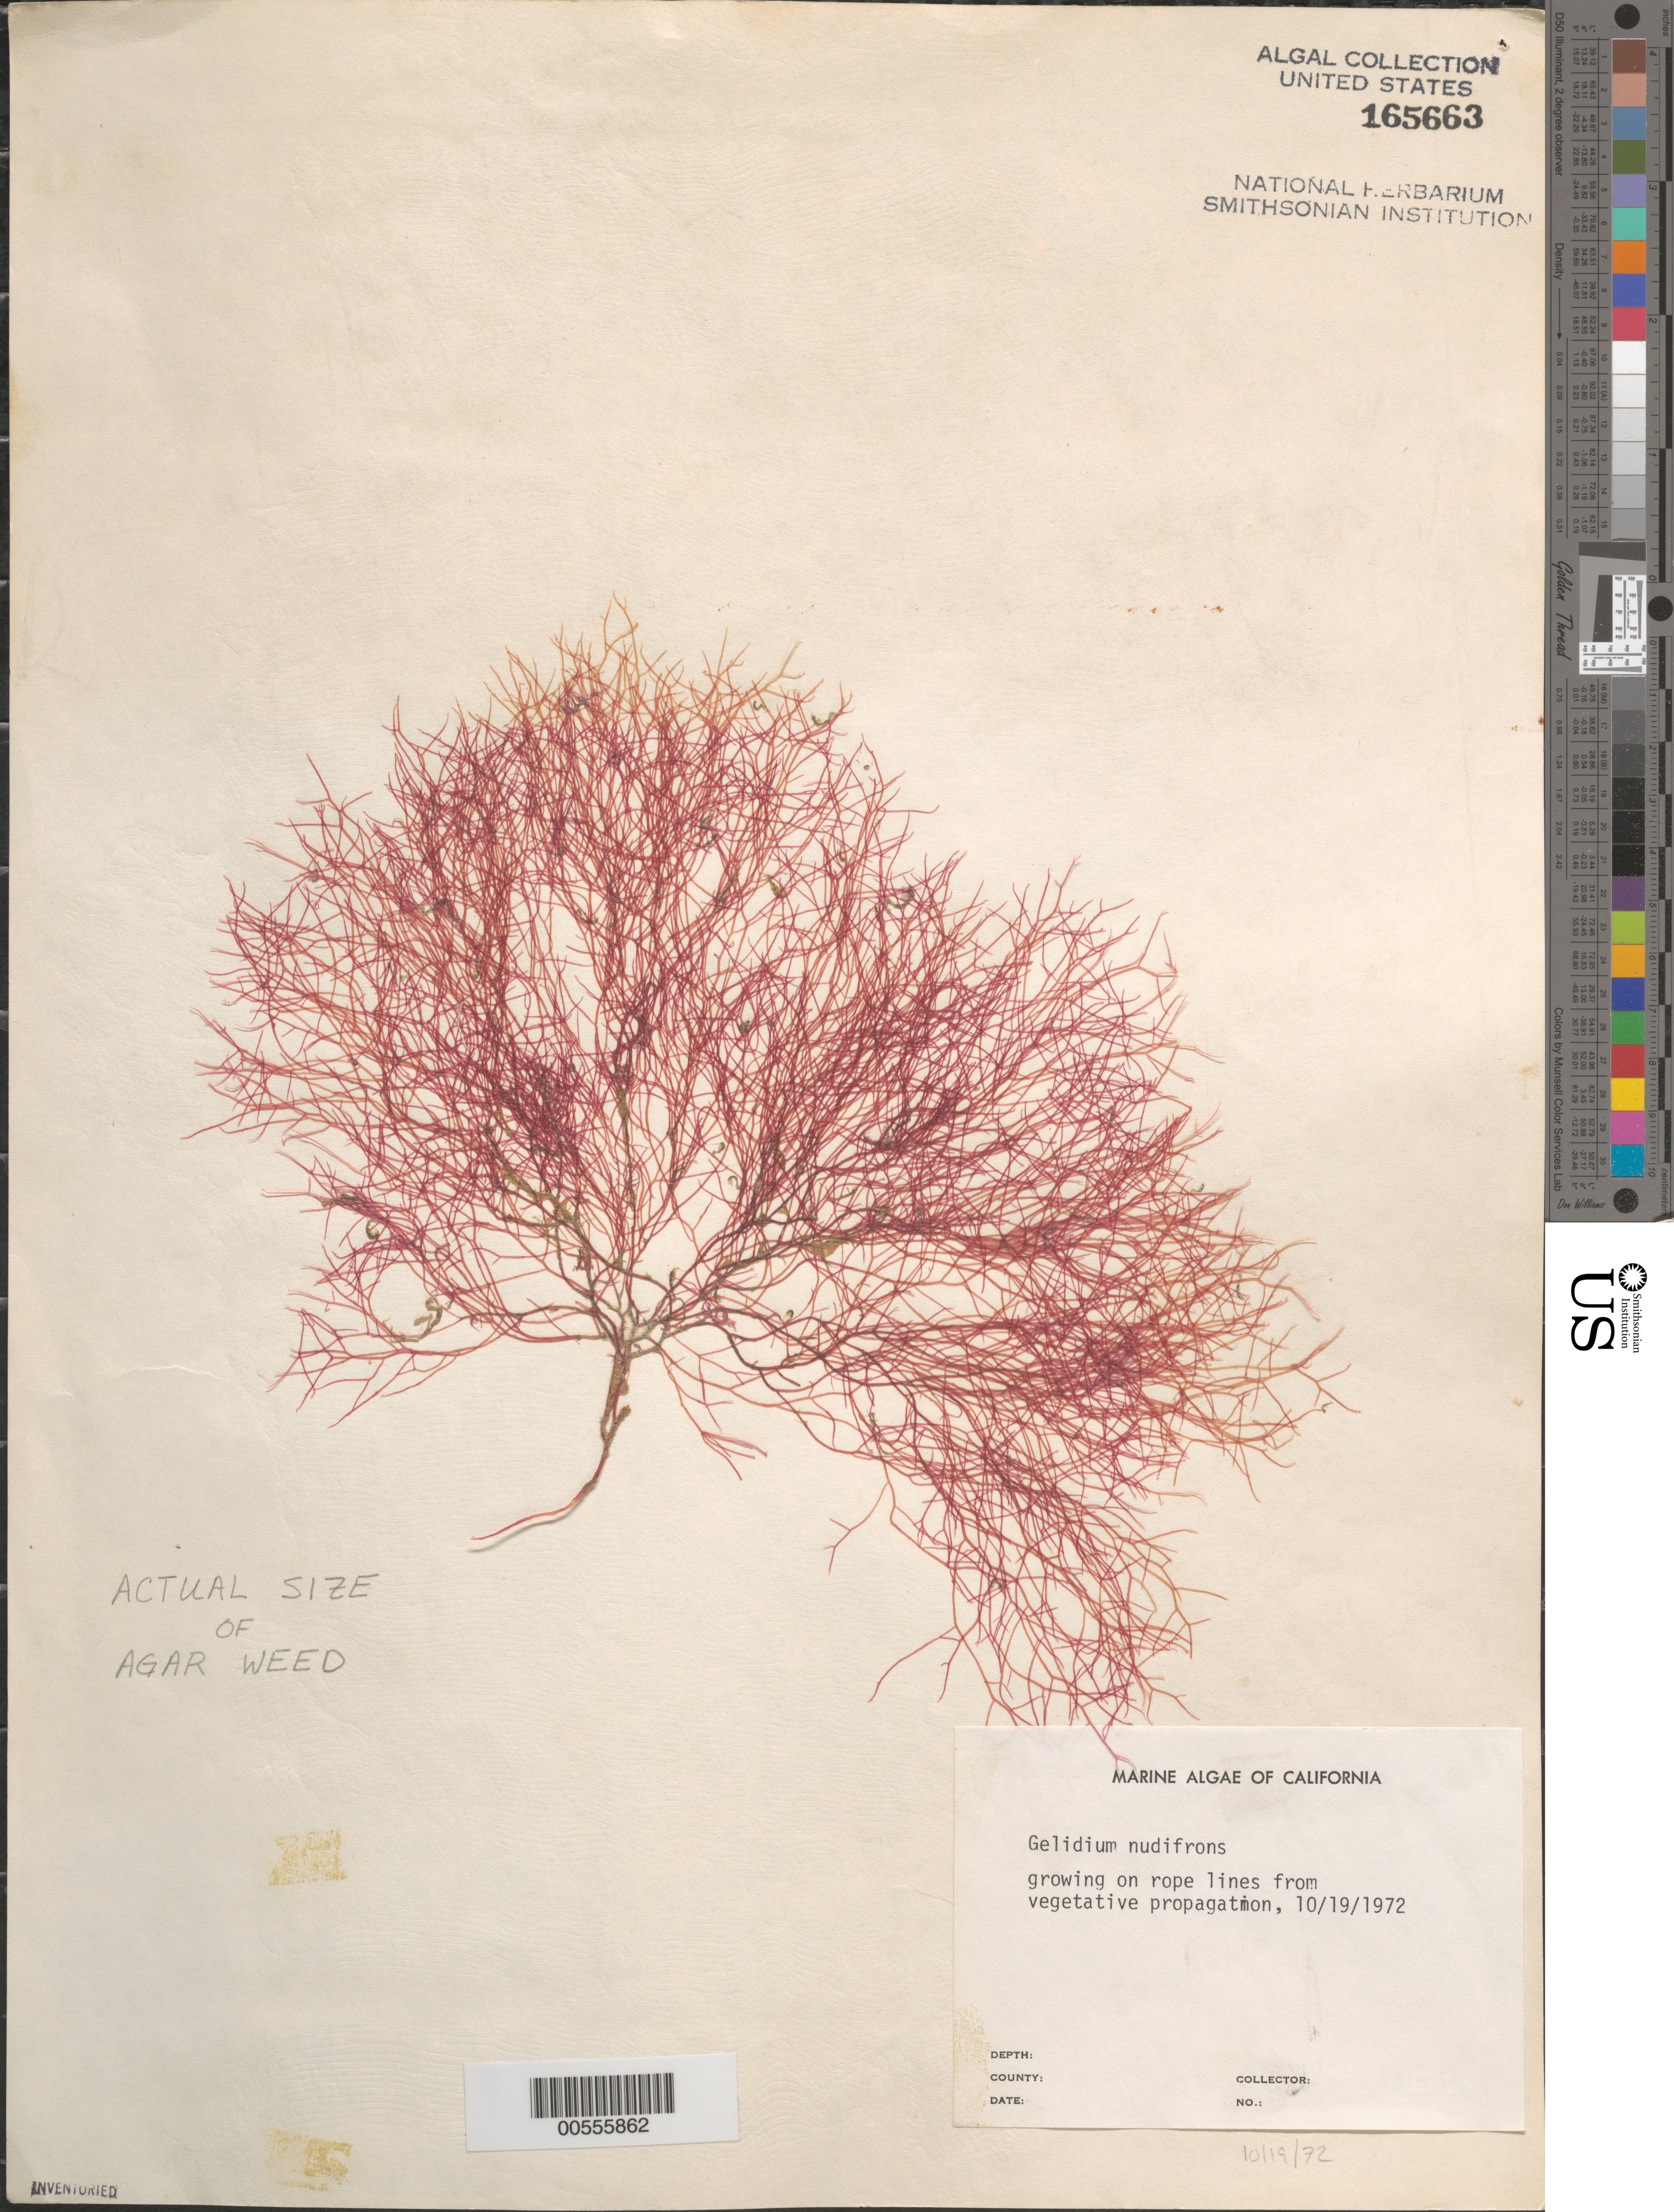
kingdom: Plantae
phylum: Rhodophyta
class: Florideophyceae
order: Gelidiales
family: Gelidiaceae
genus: Gelidium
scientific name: Gelidium nudifrons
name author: N.L. Gardner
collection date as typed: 19 Oct 1972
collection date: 1972-10-19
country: United States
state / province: California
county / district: San Diego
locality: False Bay, San Diego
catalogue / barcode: US 165663